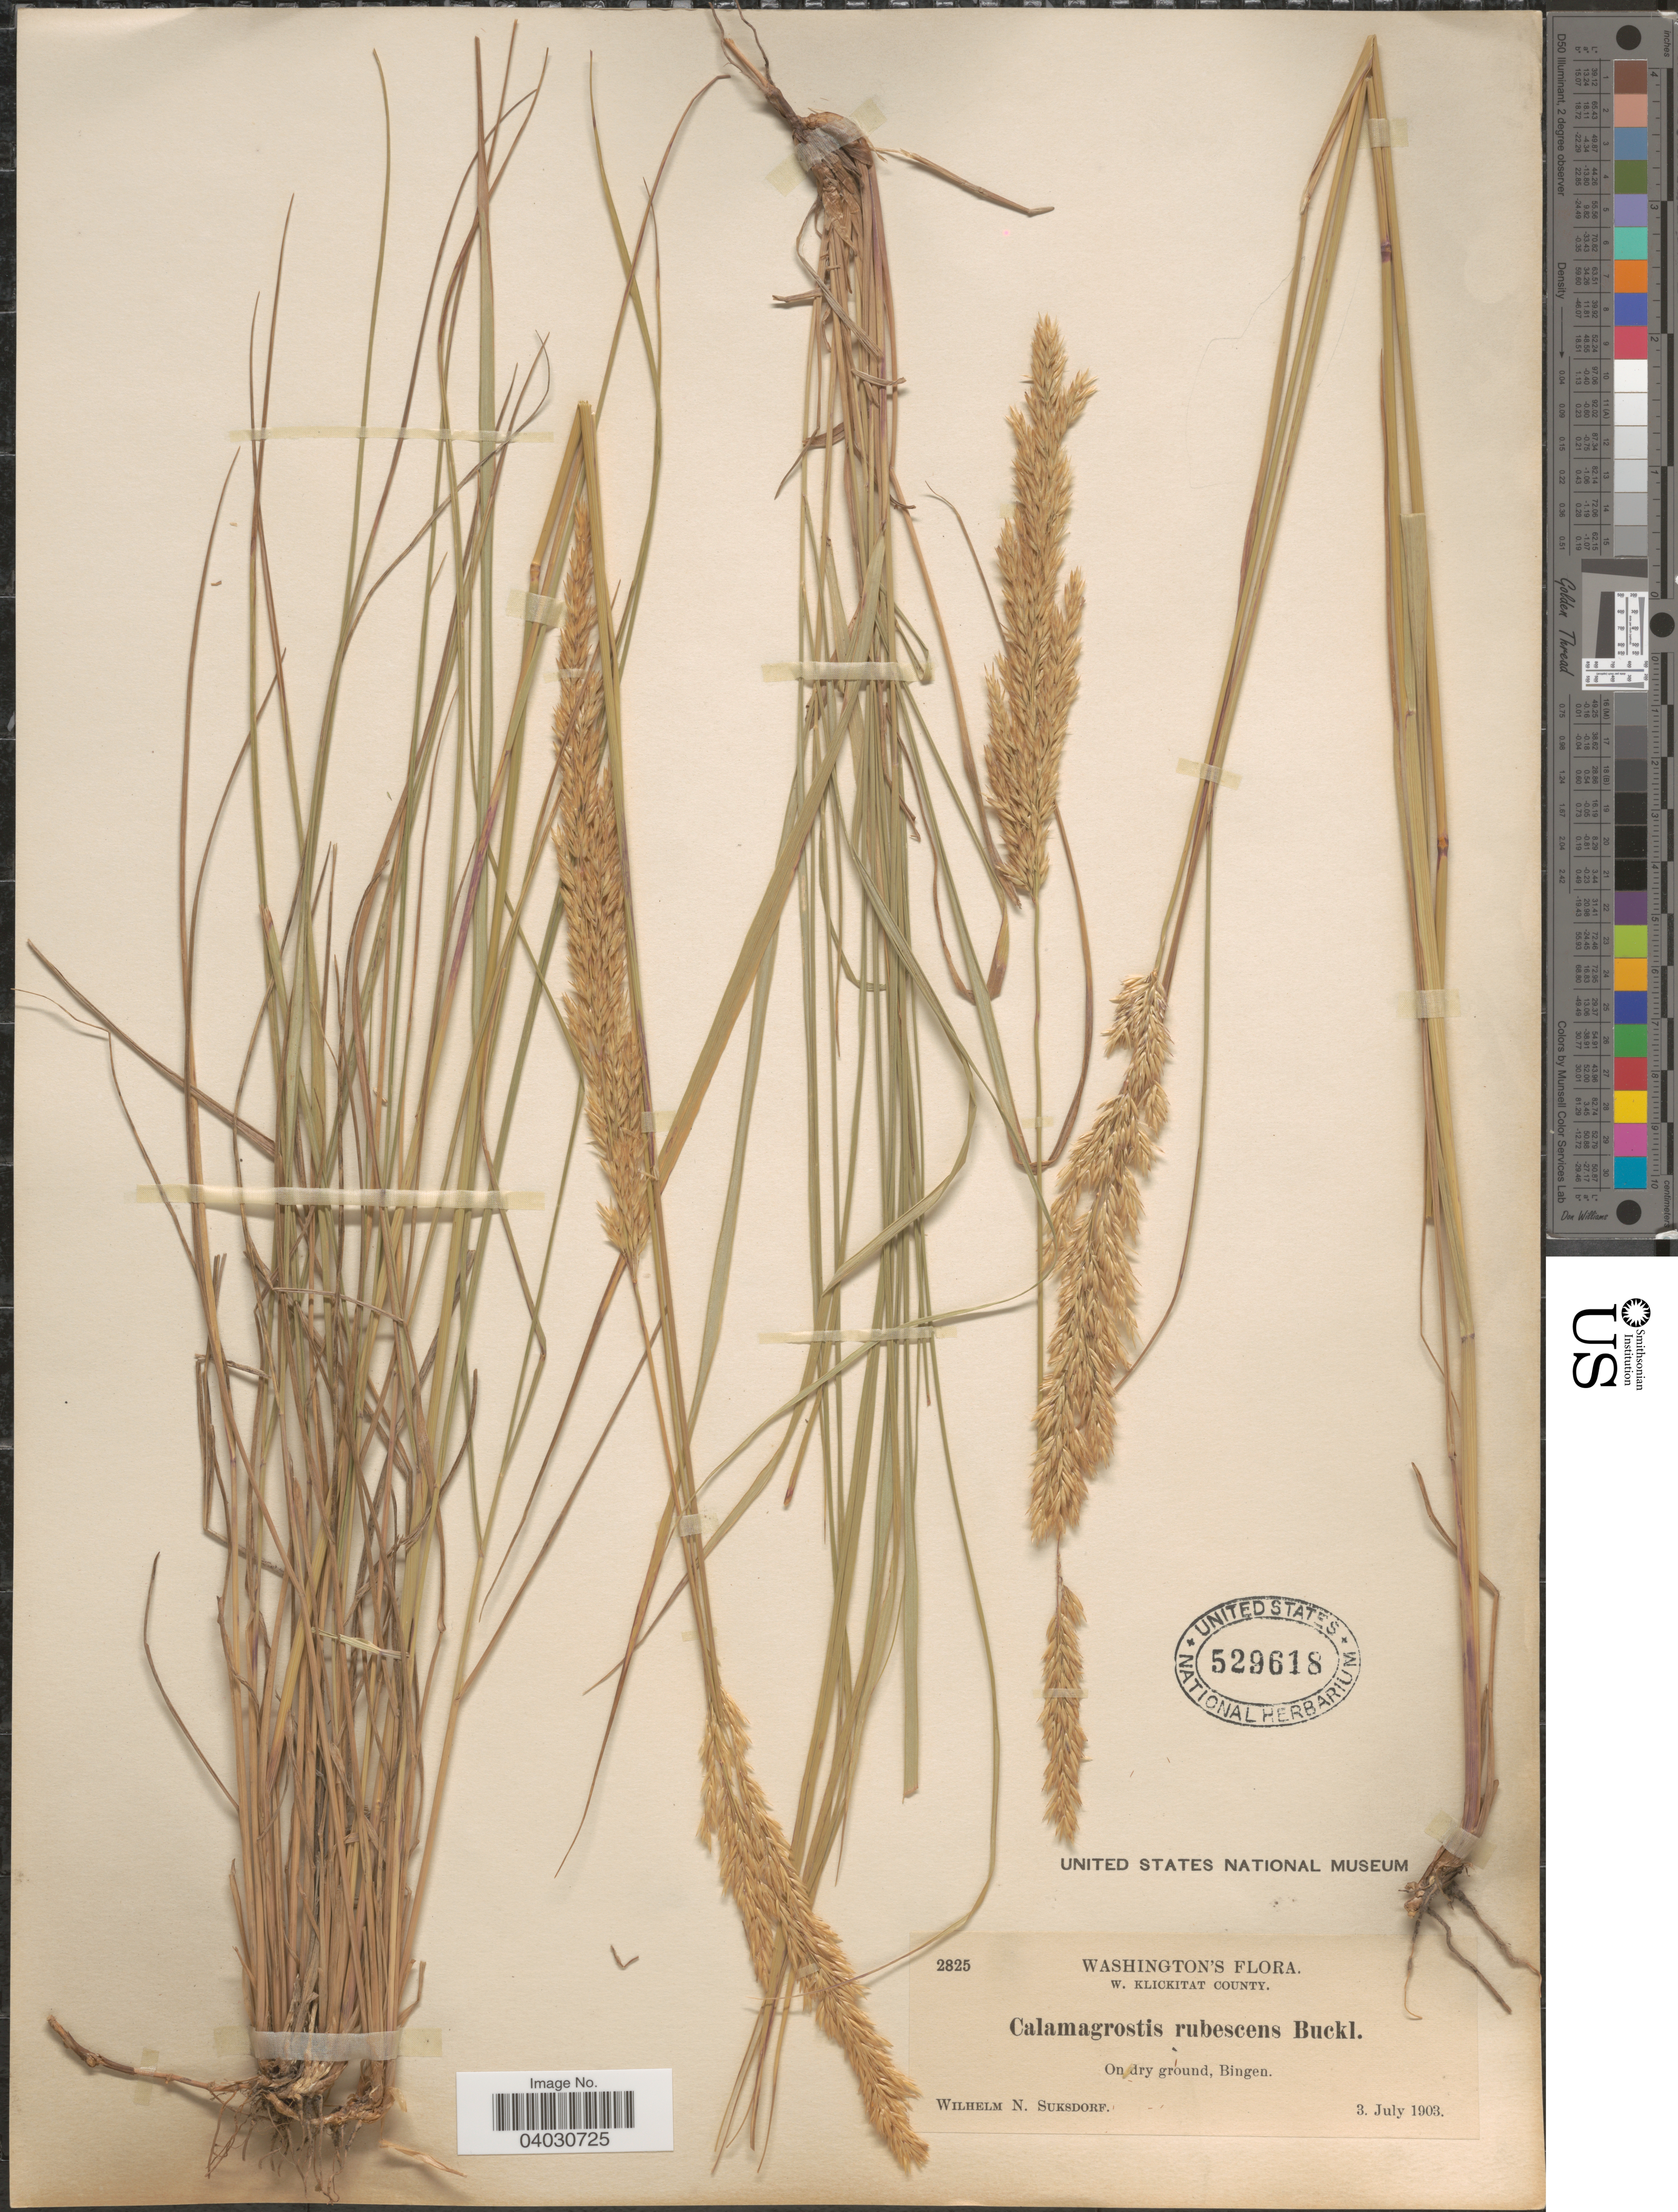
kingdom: Plantae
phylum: Tracheophyta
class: Liliopsida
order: Poales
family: Poaceae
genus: Calamagrostis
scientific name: Calamagrostis rubescens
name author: Buckley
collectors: W. N. Suksdorf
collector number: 2825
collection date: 1903-07-03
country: United States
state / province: Washington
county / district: Klickitat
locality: W. Klickitat County. Bingen.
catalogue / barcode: US 529618